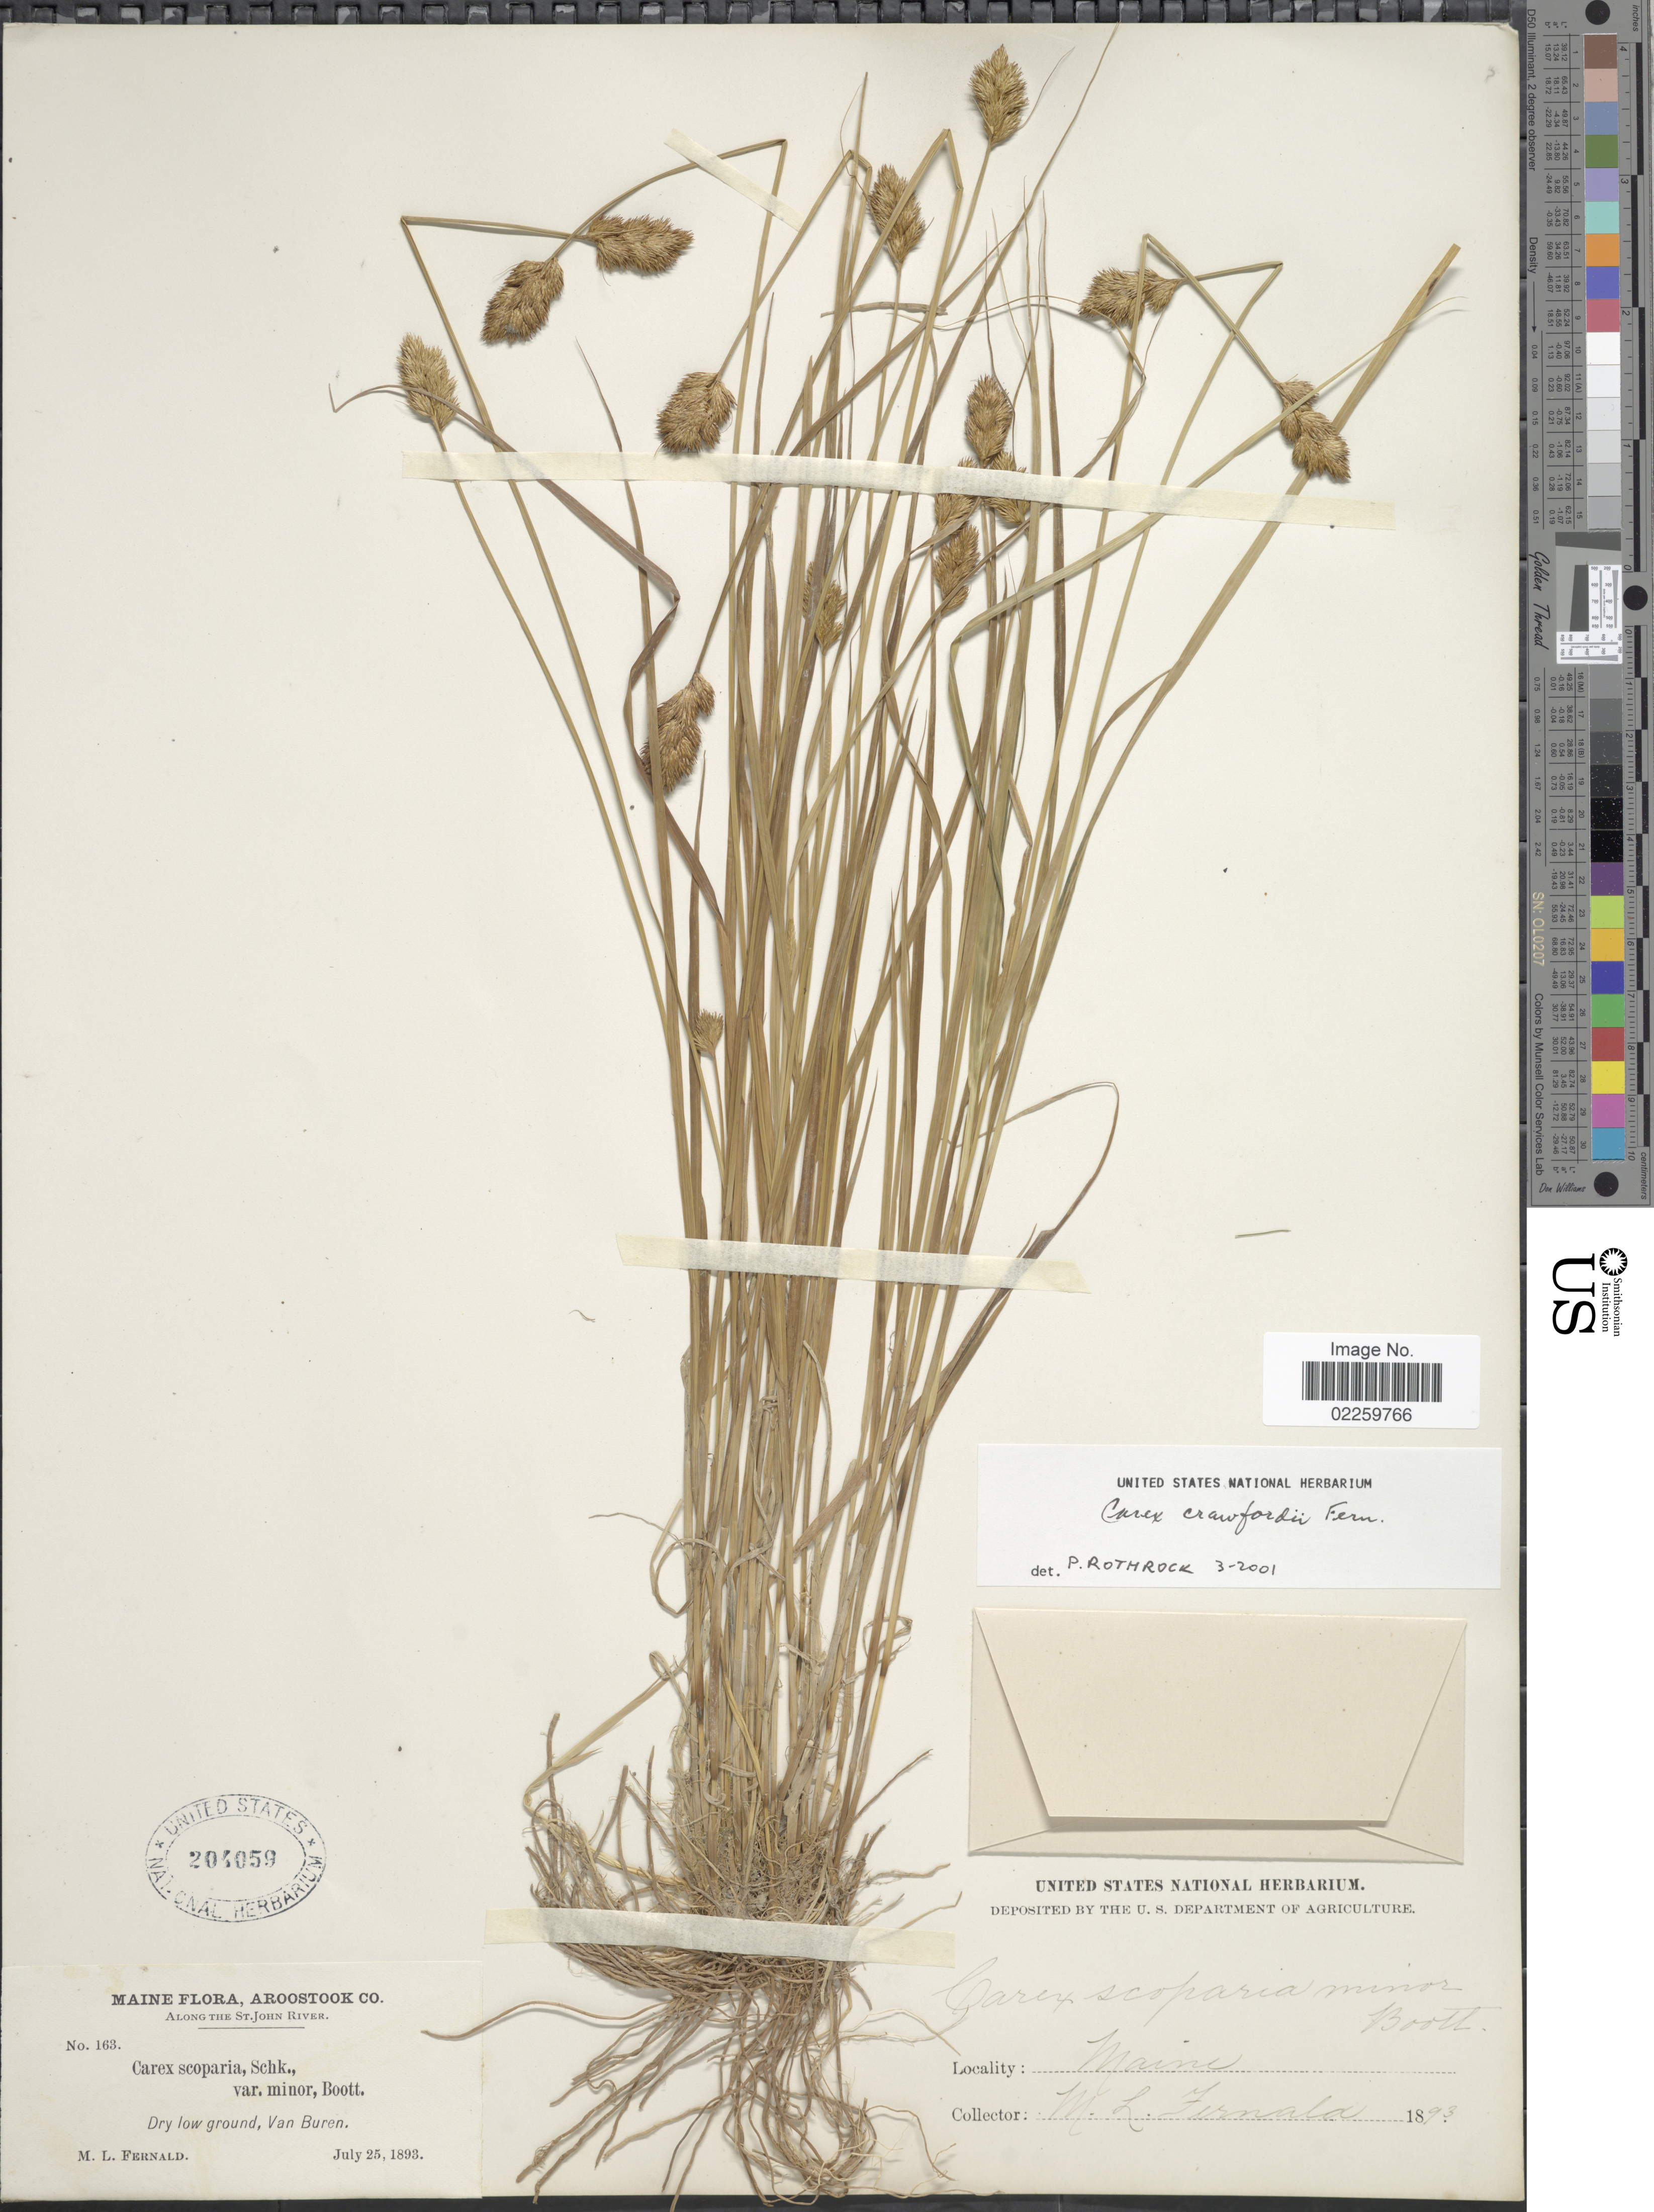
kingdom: Plantae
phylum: Tracheophyta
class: Liliopsida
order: Poales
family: Cyperaceae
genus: Carex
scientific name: Carex crawfordii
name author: Fernald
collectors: M. L. Fernald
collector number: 163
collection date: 1893-07-25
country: United States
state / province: Maine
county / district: Aroostook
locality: along the St. John River, dry low ground, Van Buren.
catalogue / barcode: US 204059